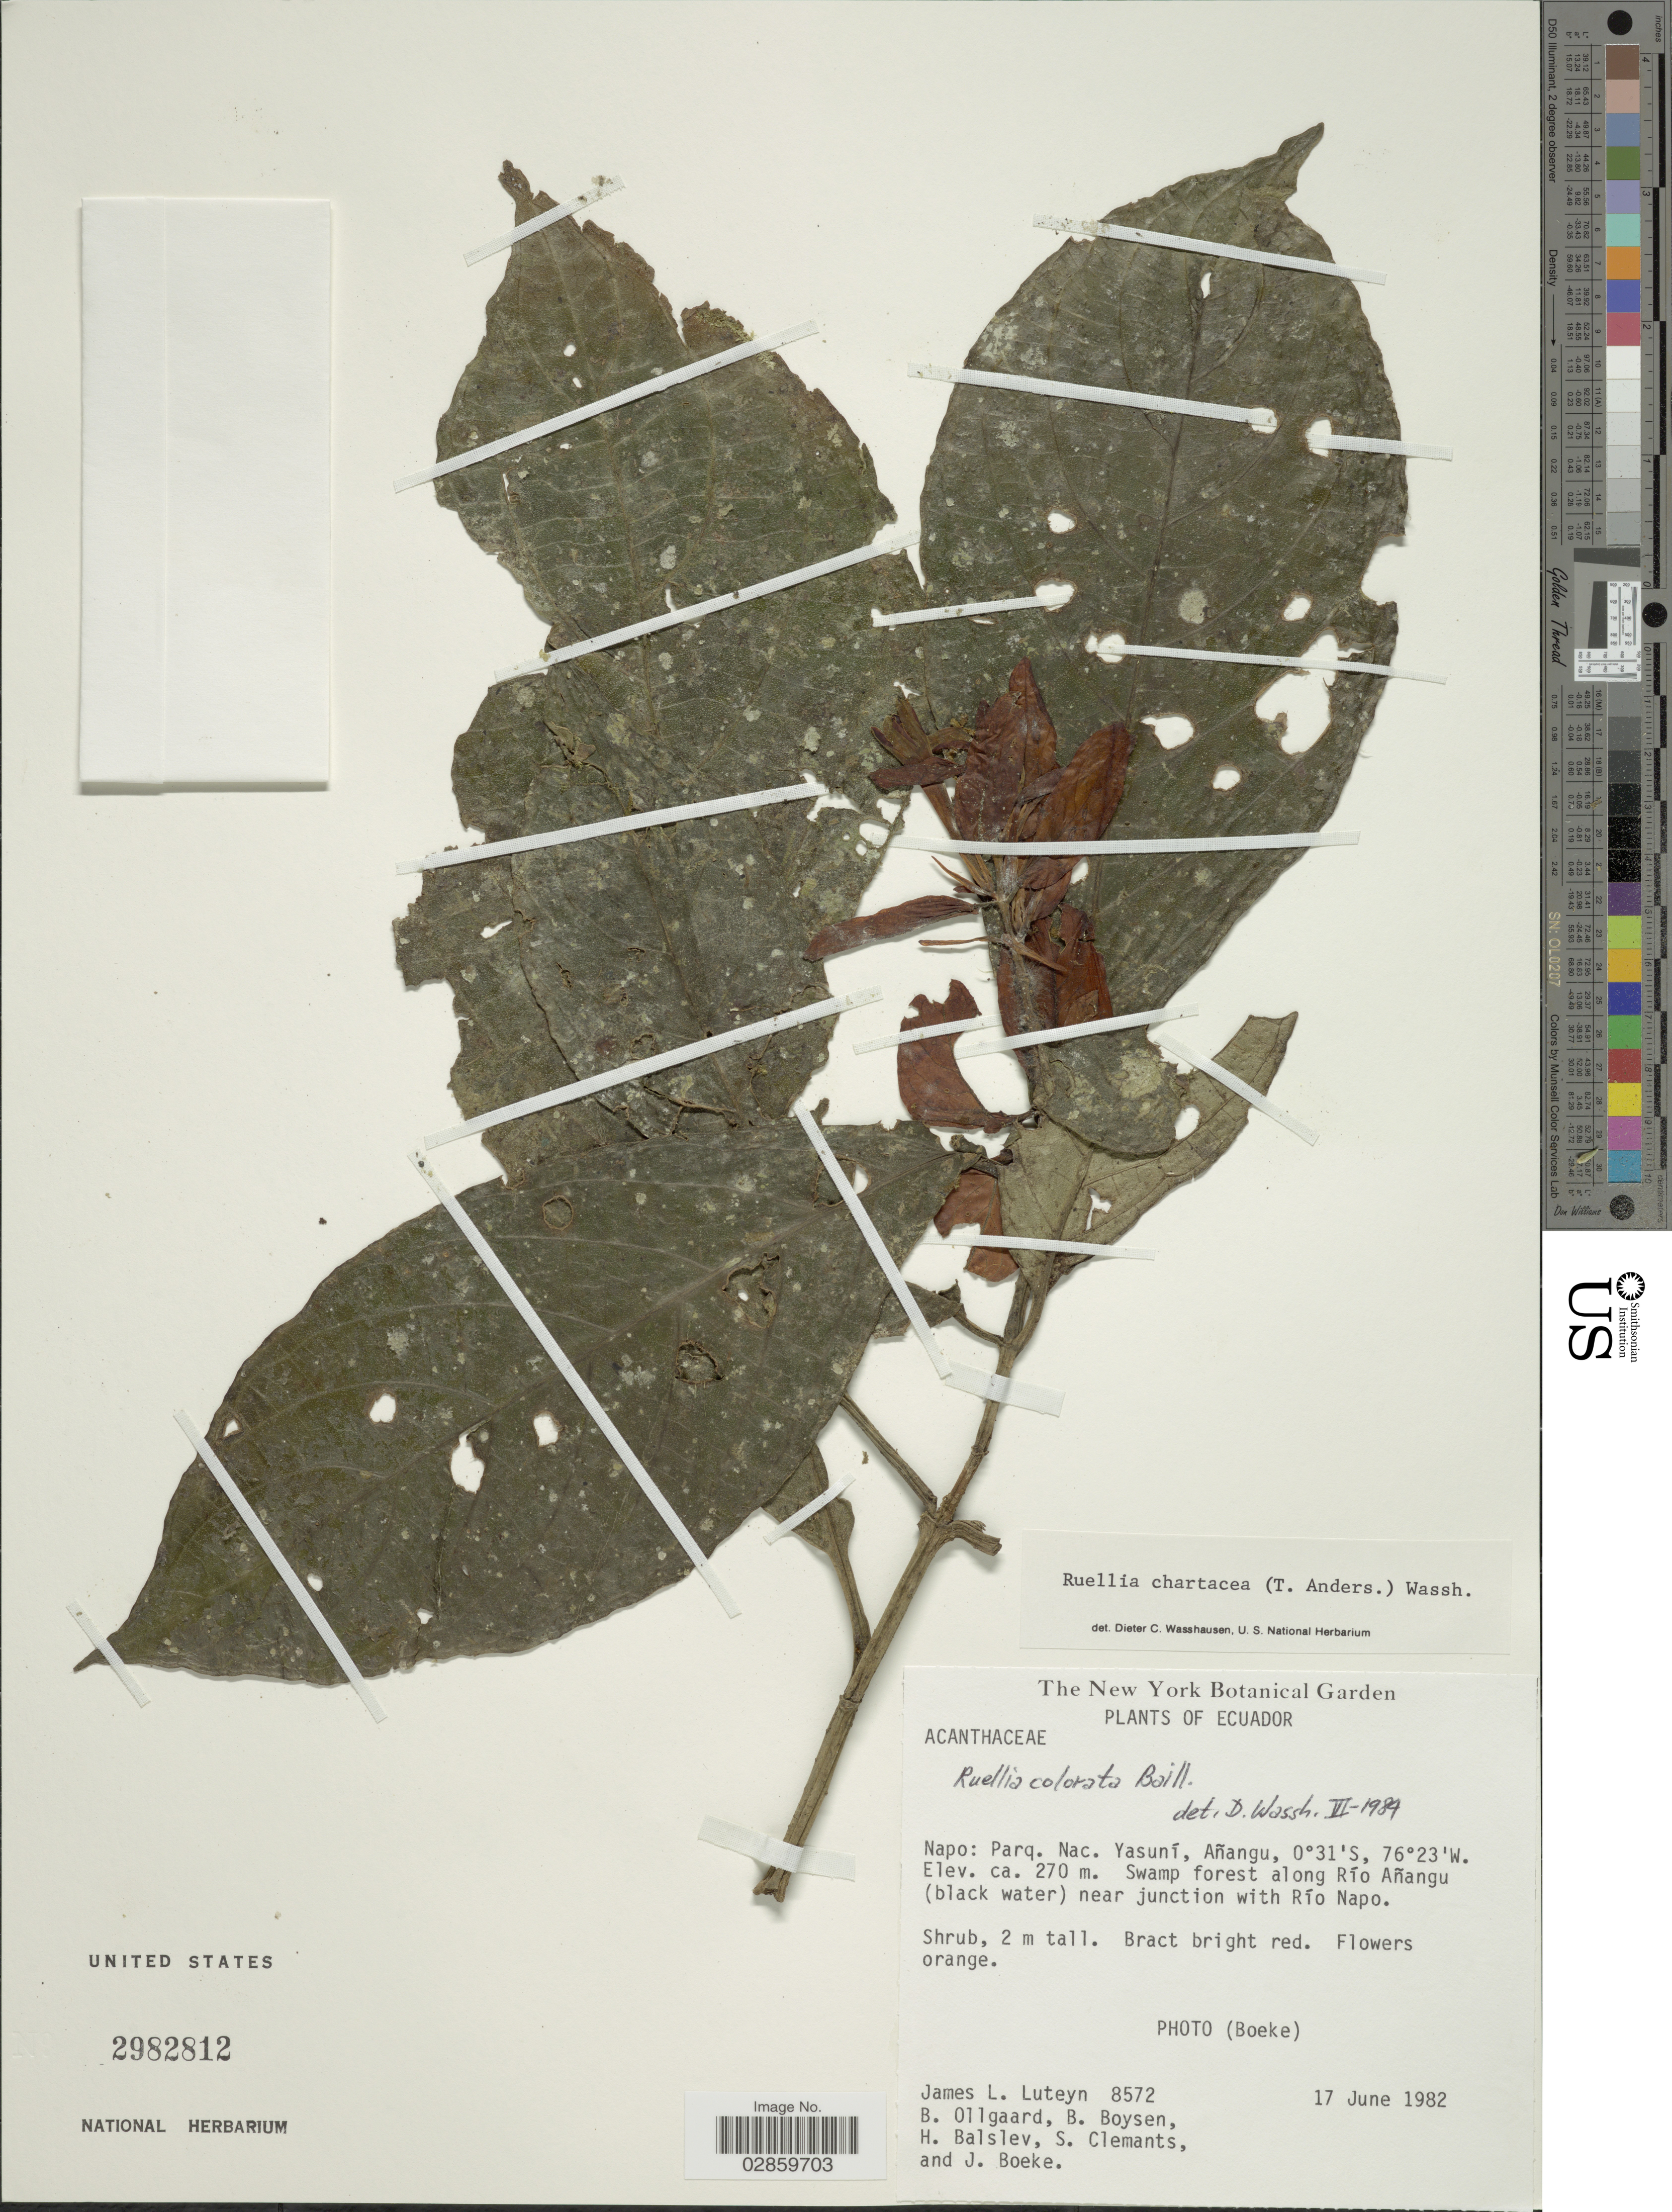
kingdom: Plantae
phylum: Tracheophyta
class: Magnoliopsida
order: Lamiales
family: Acanthaceae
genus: Ruellia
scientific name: Ruellia chartacea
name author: (T. Anderson) Wassh.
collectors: J. L. Luteyn, B. Øllgaard, B. Boysen, H. Balslev & et al.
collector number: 8572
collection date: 1982-06-17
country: Ecuador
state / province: Napo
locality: Parq. Nac. Yasuní, Añangu. Swamp forest along Río Añangu (black water) near junction with Río Napo.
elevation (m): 270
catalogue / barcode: US 2982812